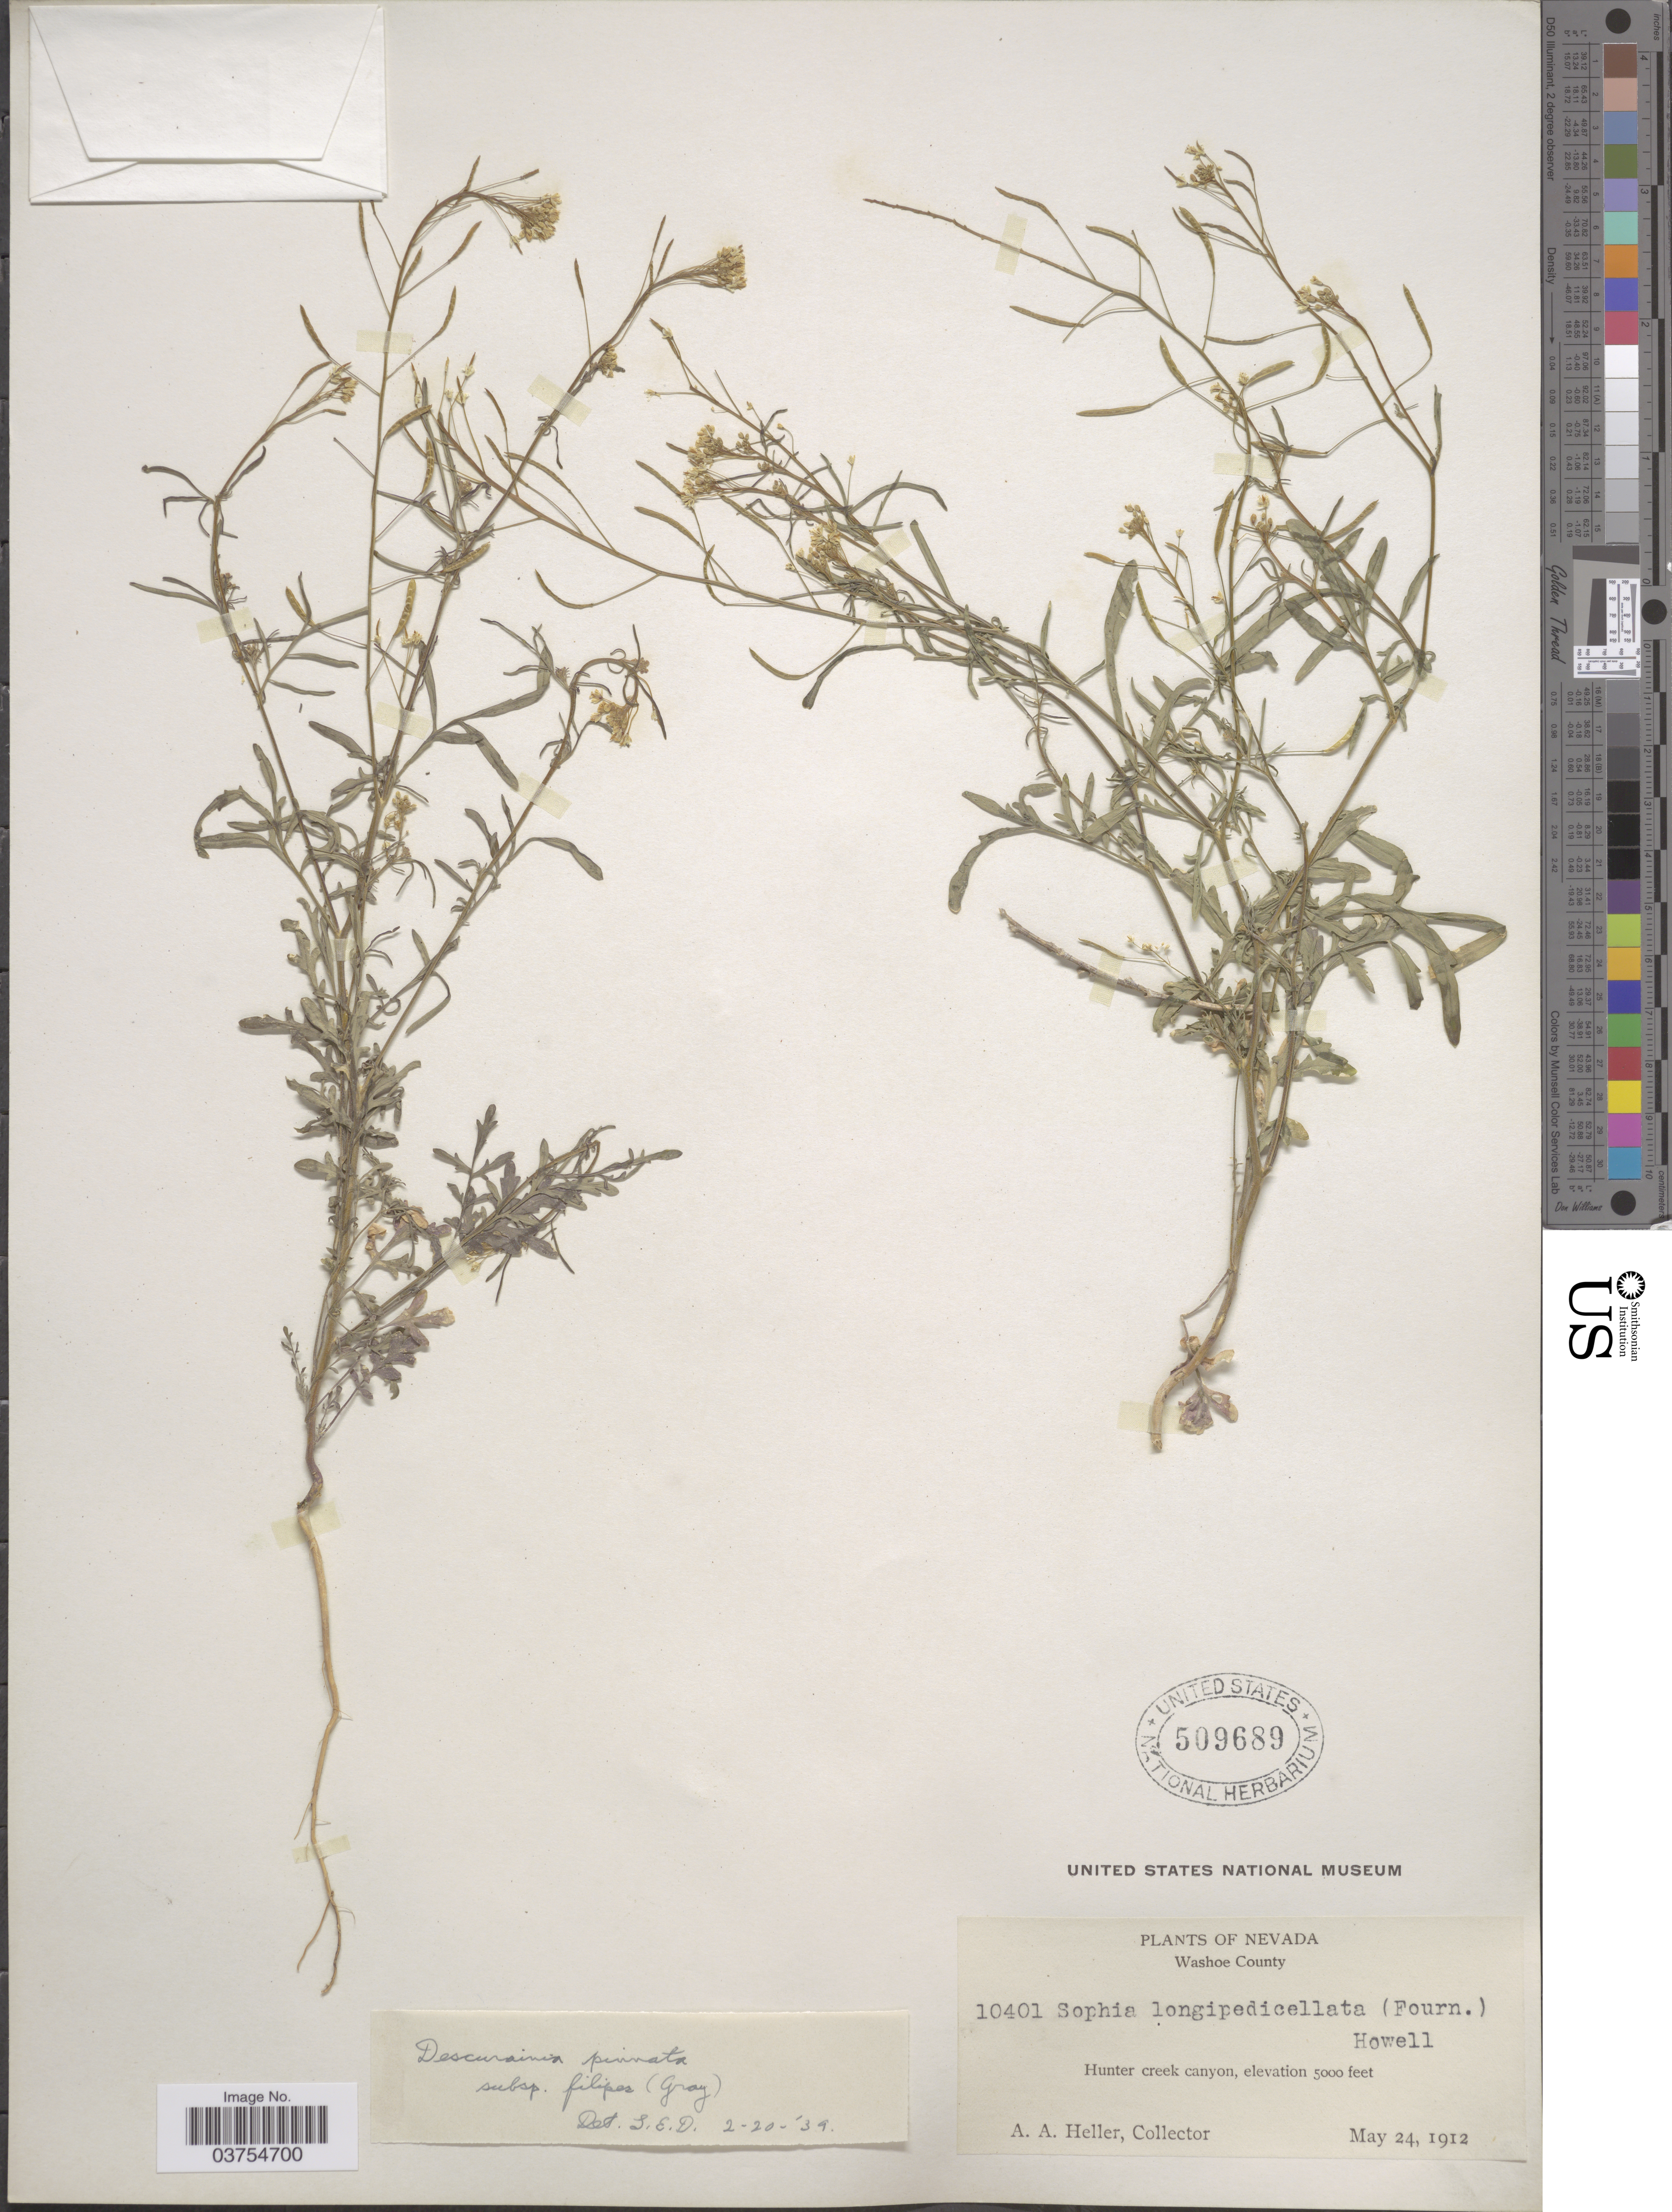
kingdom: Plantae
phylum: Tracheophyta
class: Magnoliopsida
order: Brassicales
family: Brassicaceae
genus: Descurainia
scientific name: Descurainia pinnata subsp. filipes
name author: (A. Gray) Detling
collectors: A. A. Heller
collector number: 10401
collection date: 1912-05-24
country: United States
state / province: Nevada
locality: Washoe County. Hunter Creek canyon.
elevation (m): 1524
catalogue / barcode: US 509689